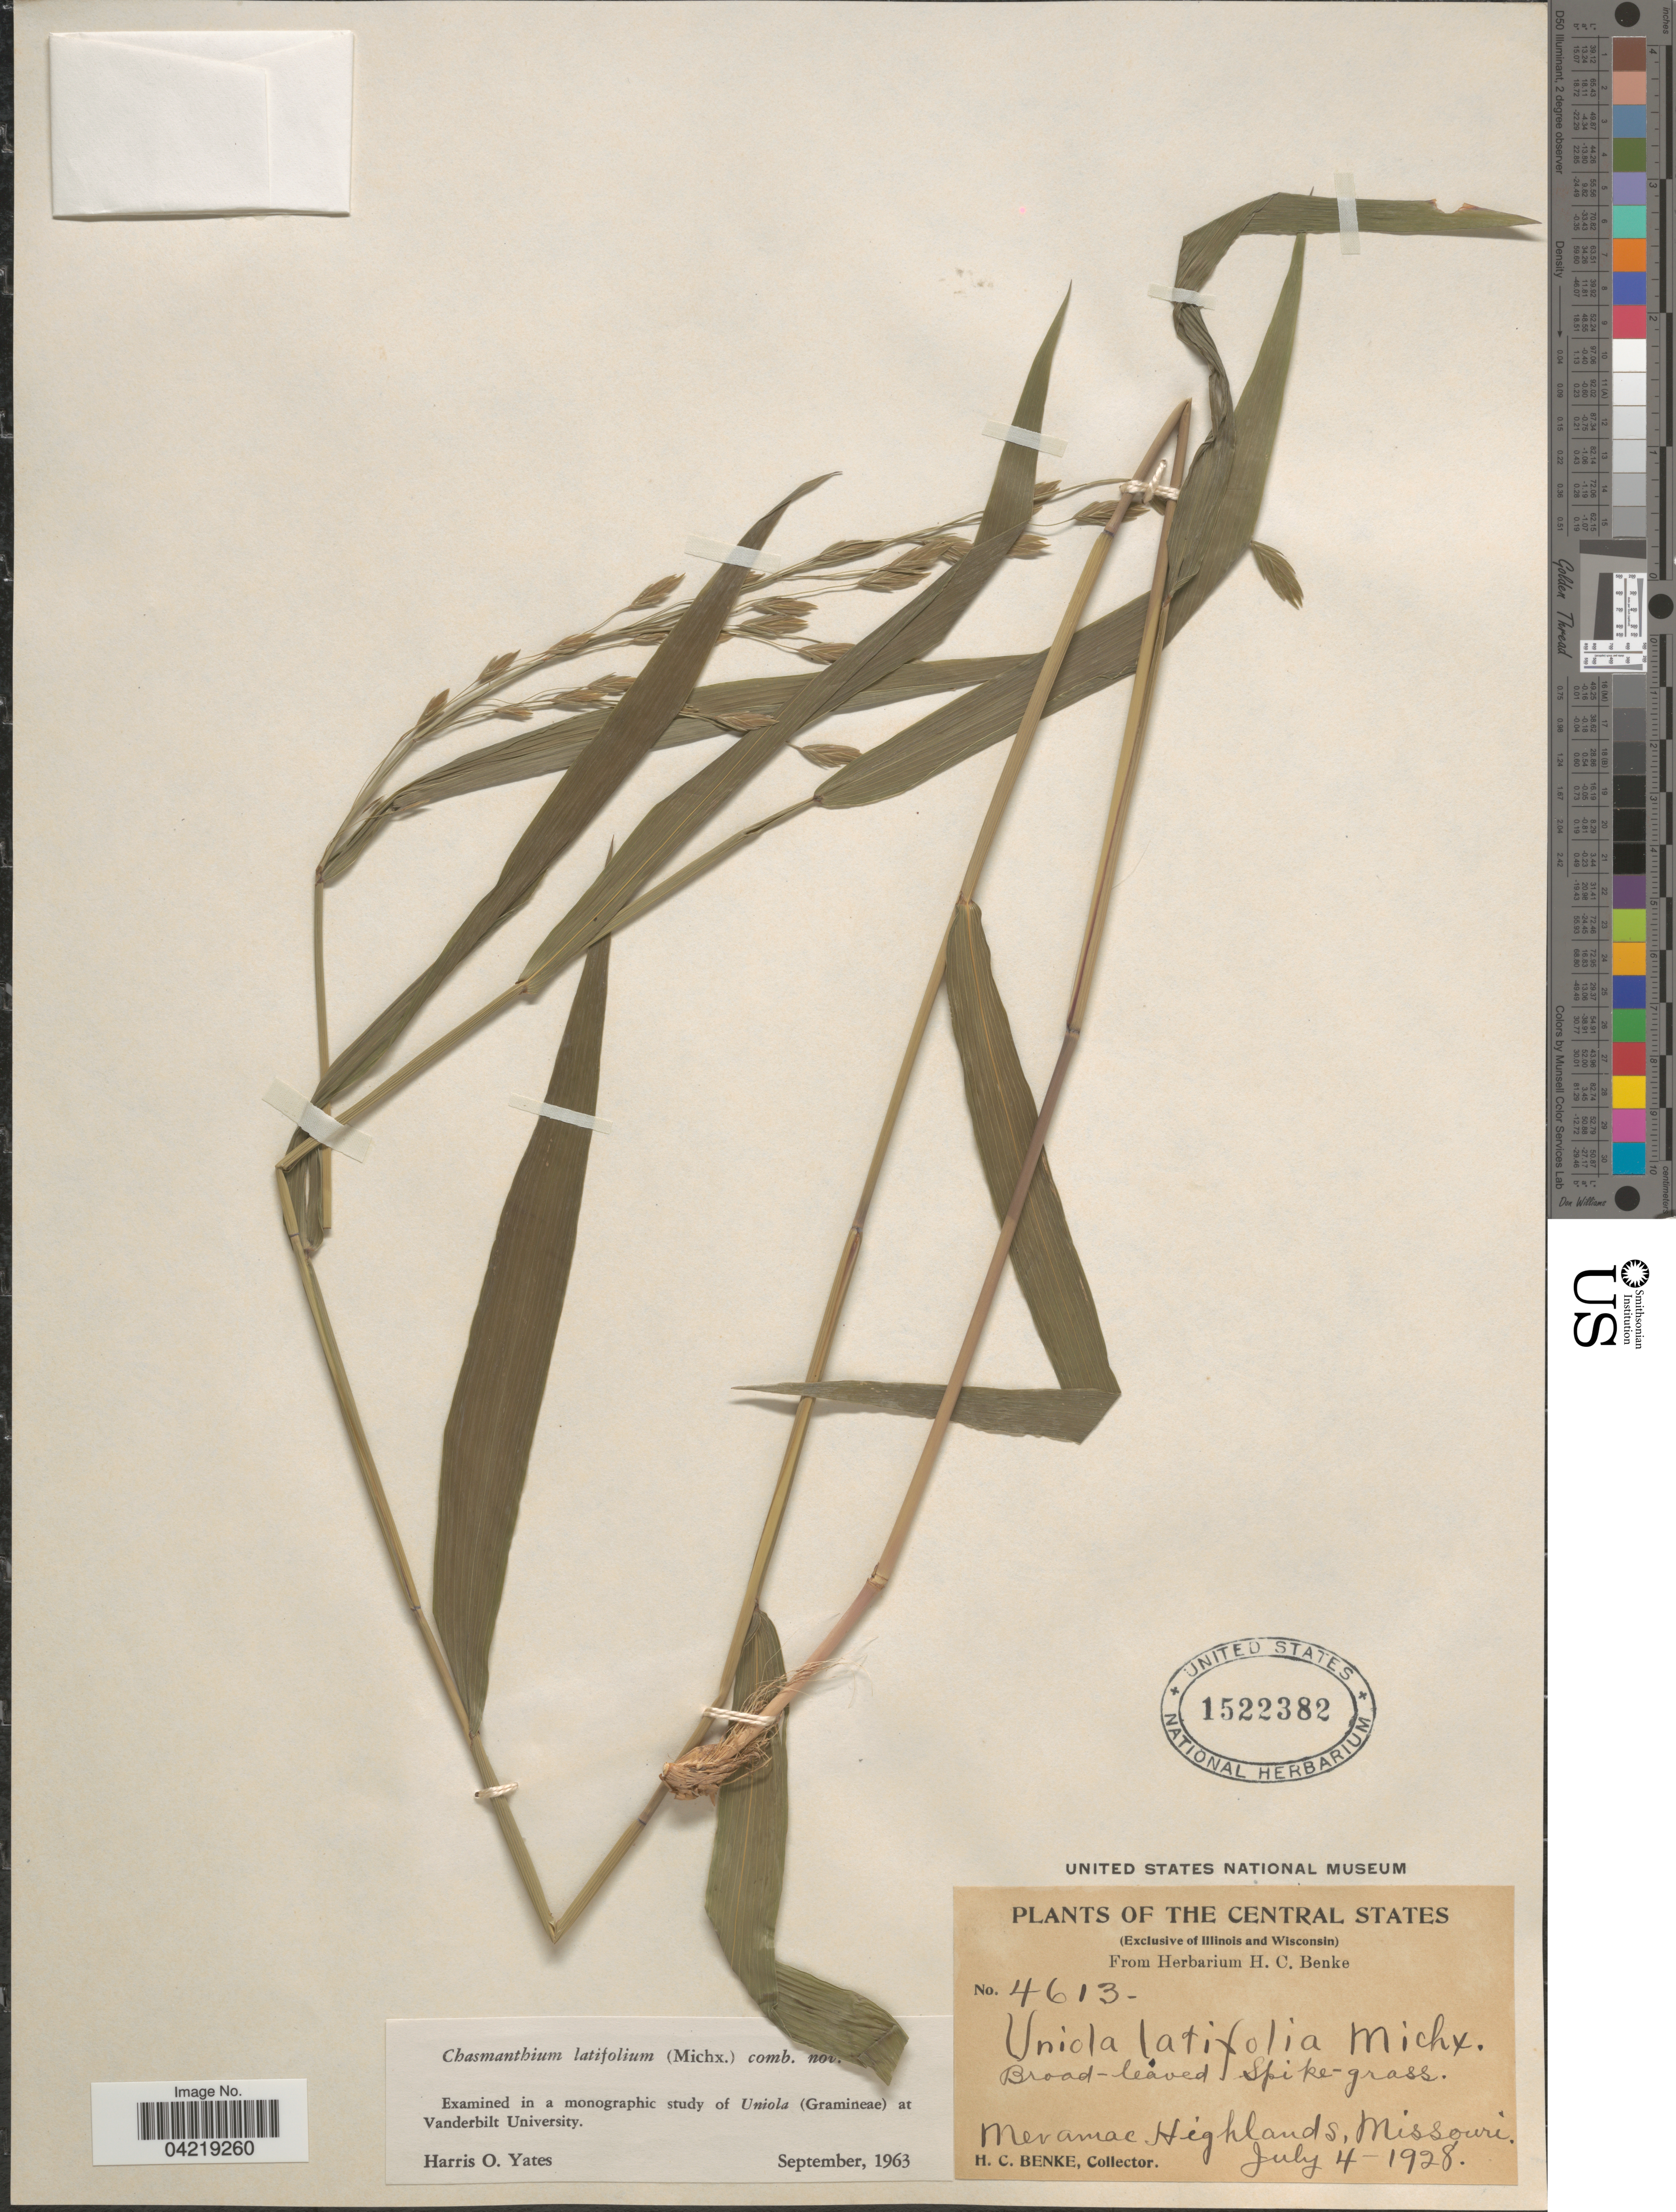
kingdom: Plantae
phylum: Tracheophyta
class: Liliopsida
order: Poales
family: Poaceae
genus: Chasmanthium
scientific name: Chasmanthium latifolium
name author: (Michx.) H.O. Yates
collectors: H. Benke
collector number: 4613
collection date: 1928-07-04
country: United States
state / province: Missouri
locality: The Central States. Meramac Highlands.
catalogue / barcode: US 1522382